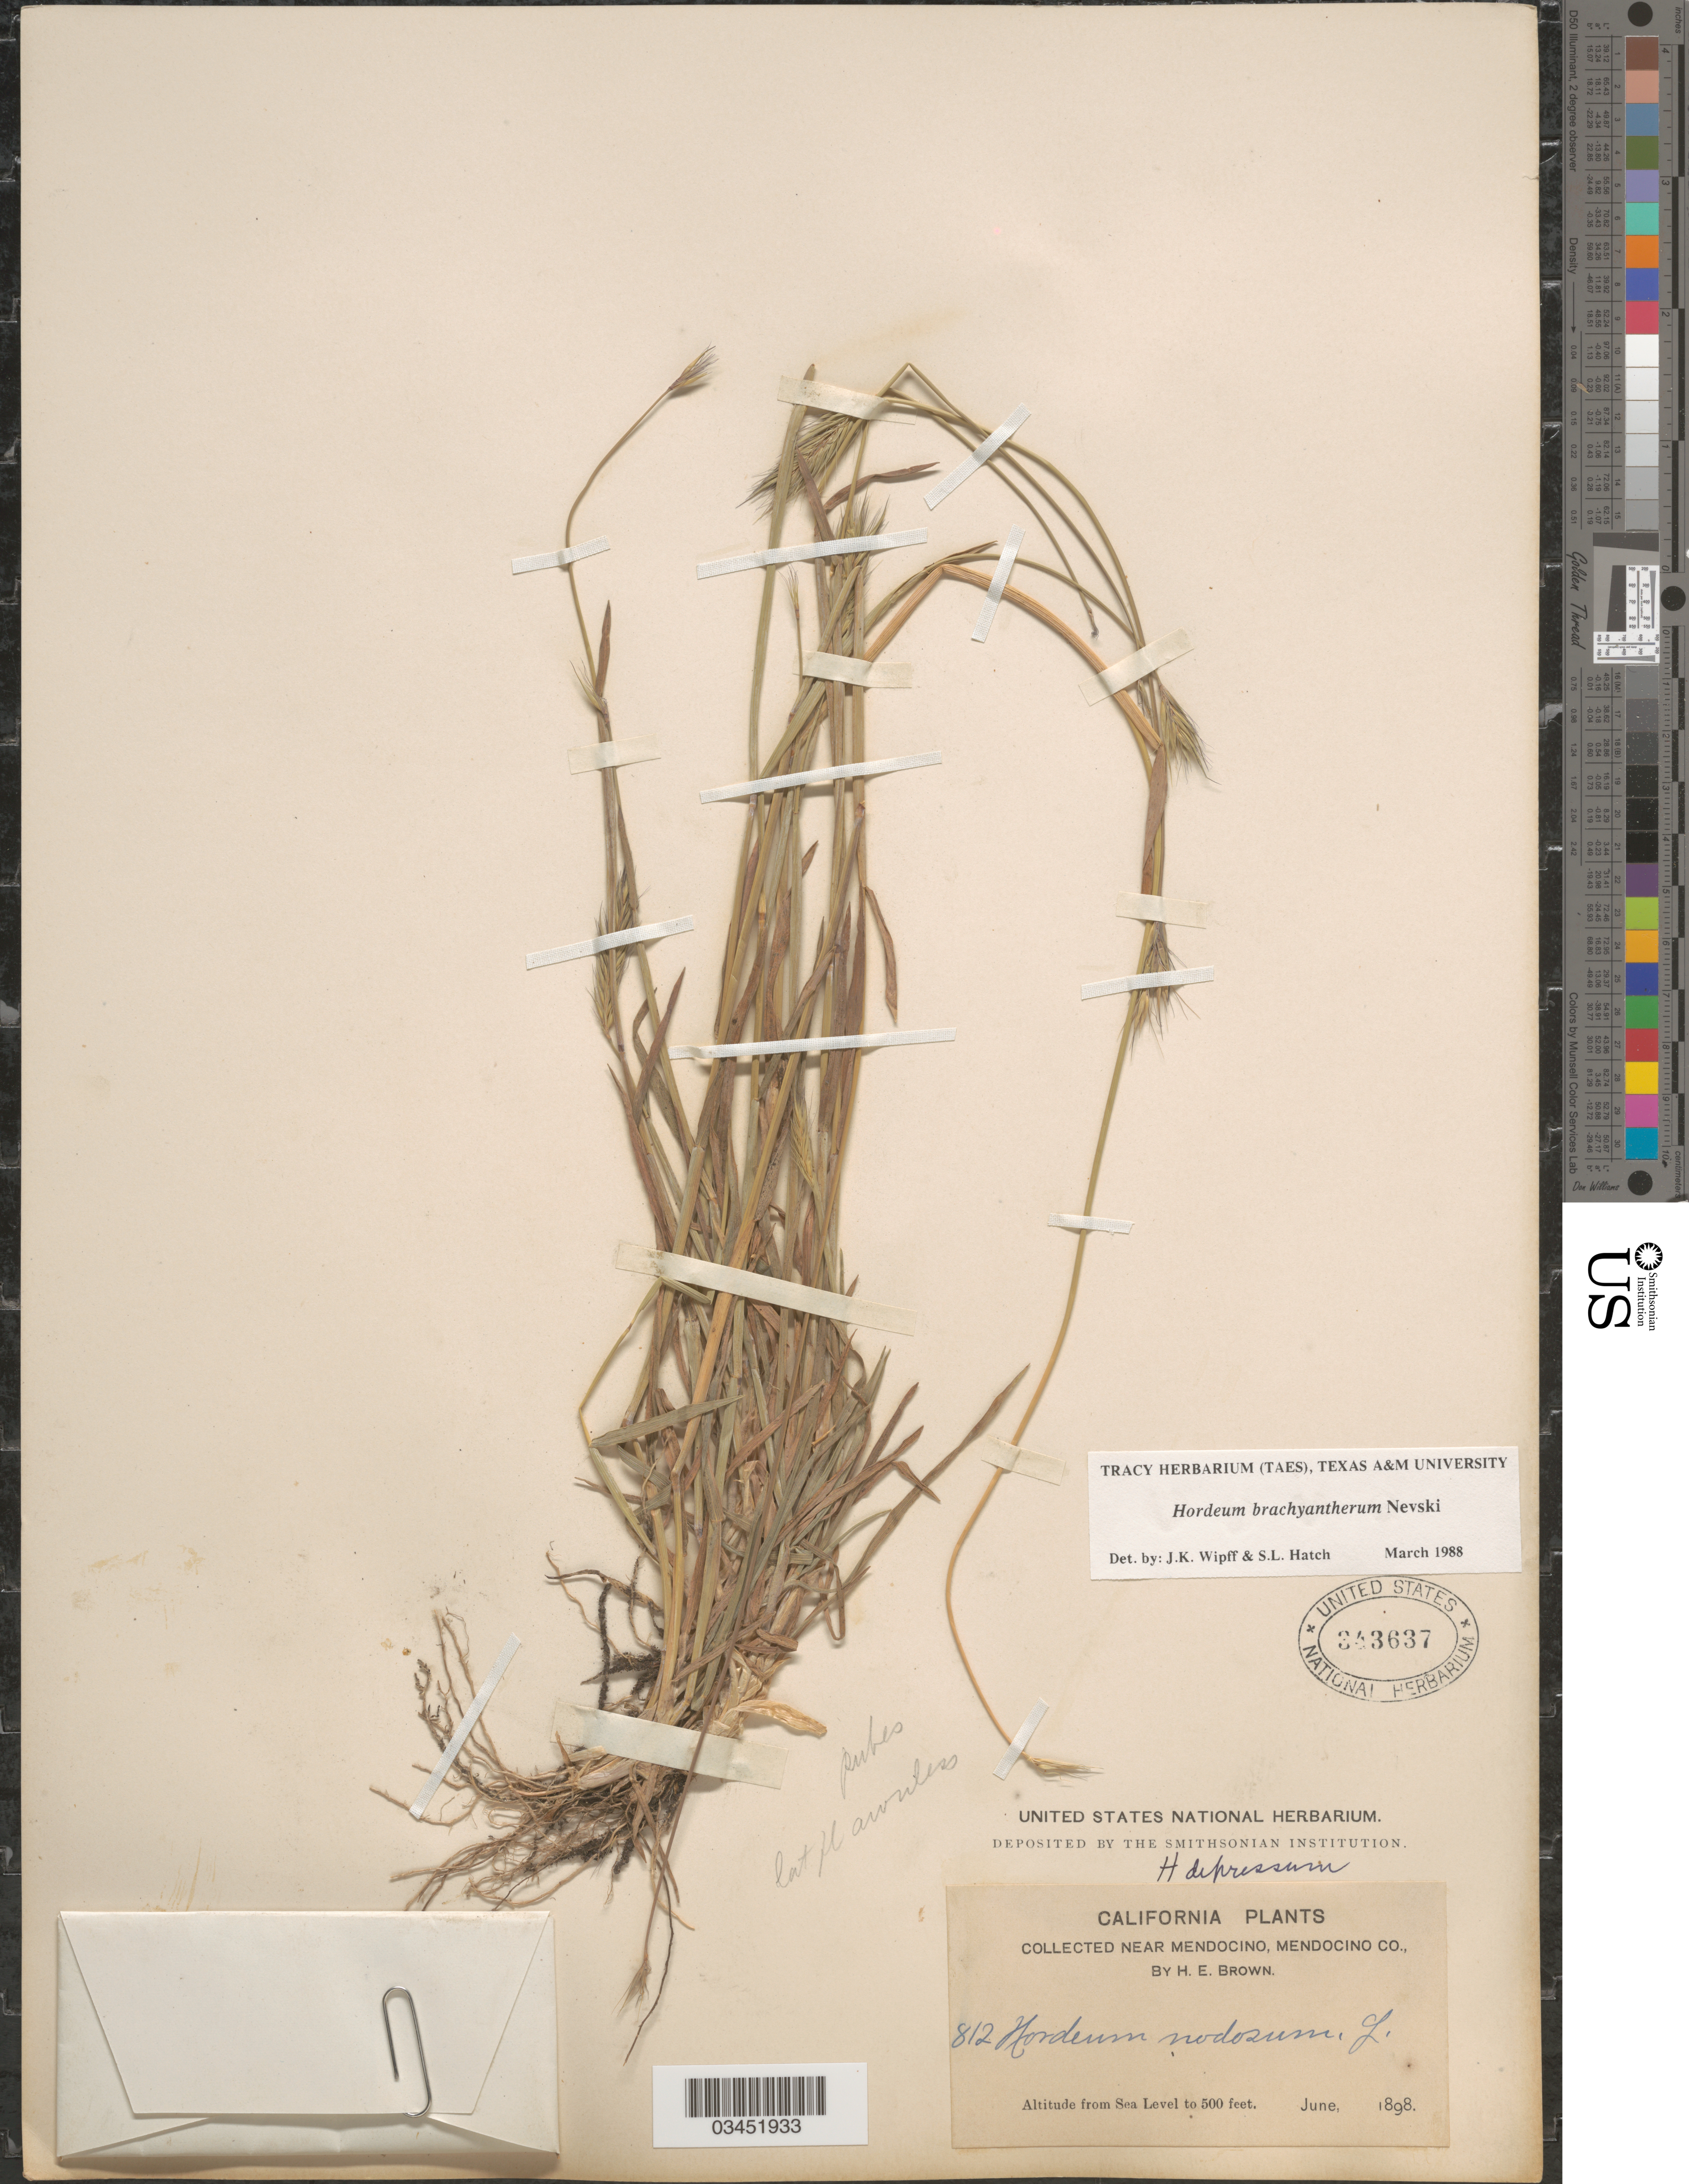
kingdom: Plantae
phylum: Tracheophyta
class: Liliopsida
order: Poales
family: Poaceae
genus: Hordeum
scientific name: Hordeum brachyantherum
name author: Nevski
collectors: H. E. Brown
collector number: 812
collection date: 1898-06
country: United States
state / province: California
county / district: Mendocino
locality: Near Mendocino, Mendocino Co.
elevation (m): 0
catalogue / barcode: US 343637